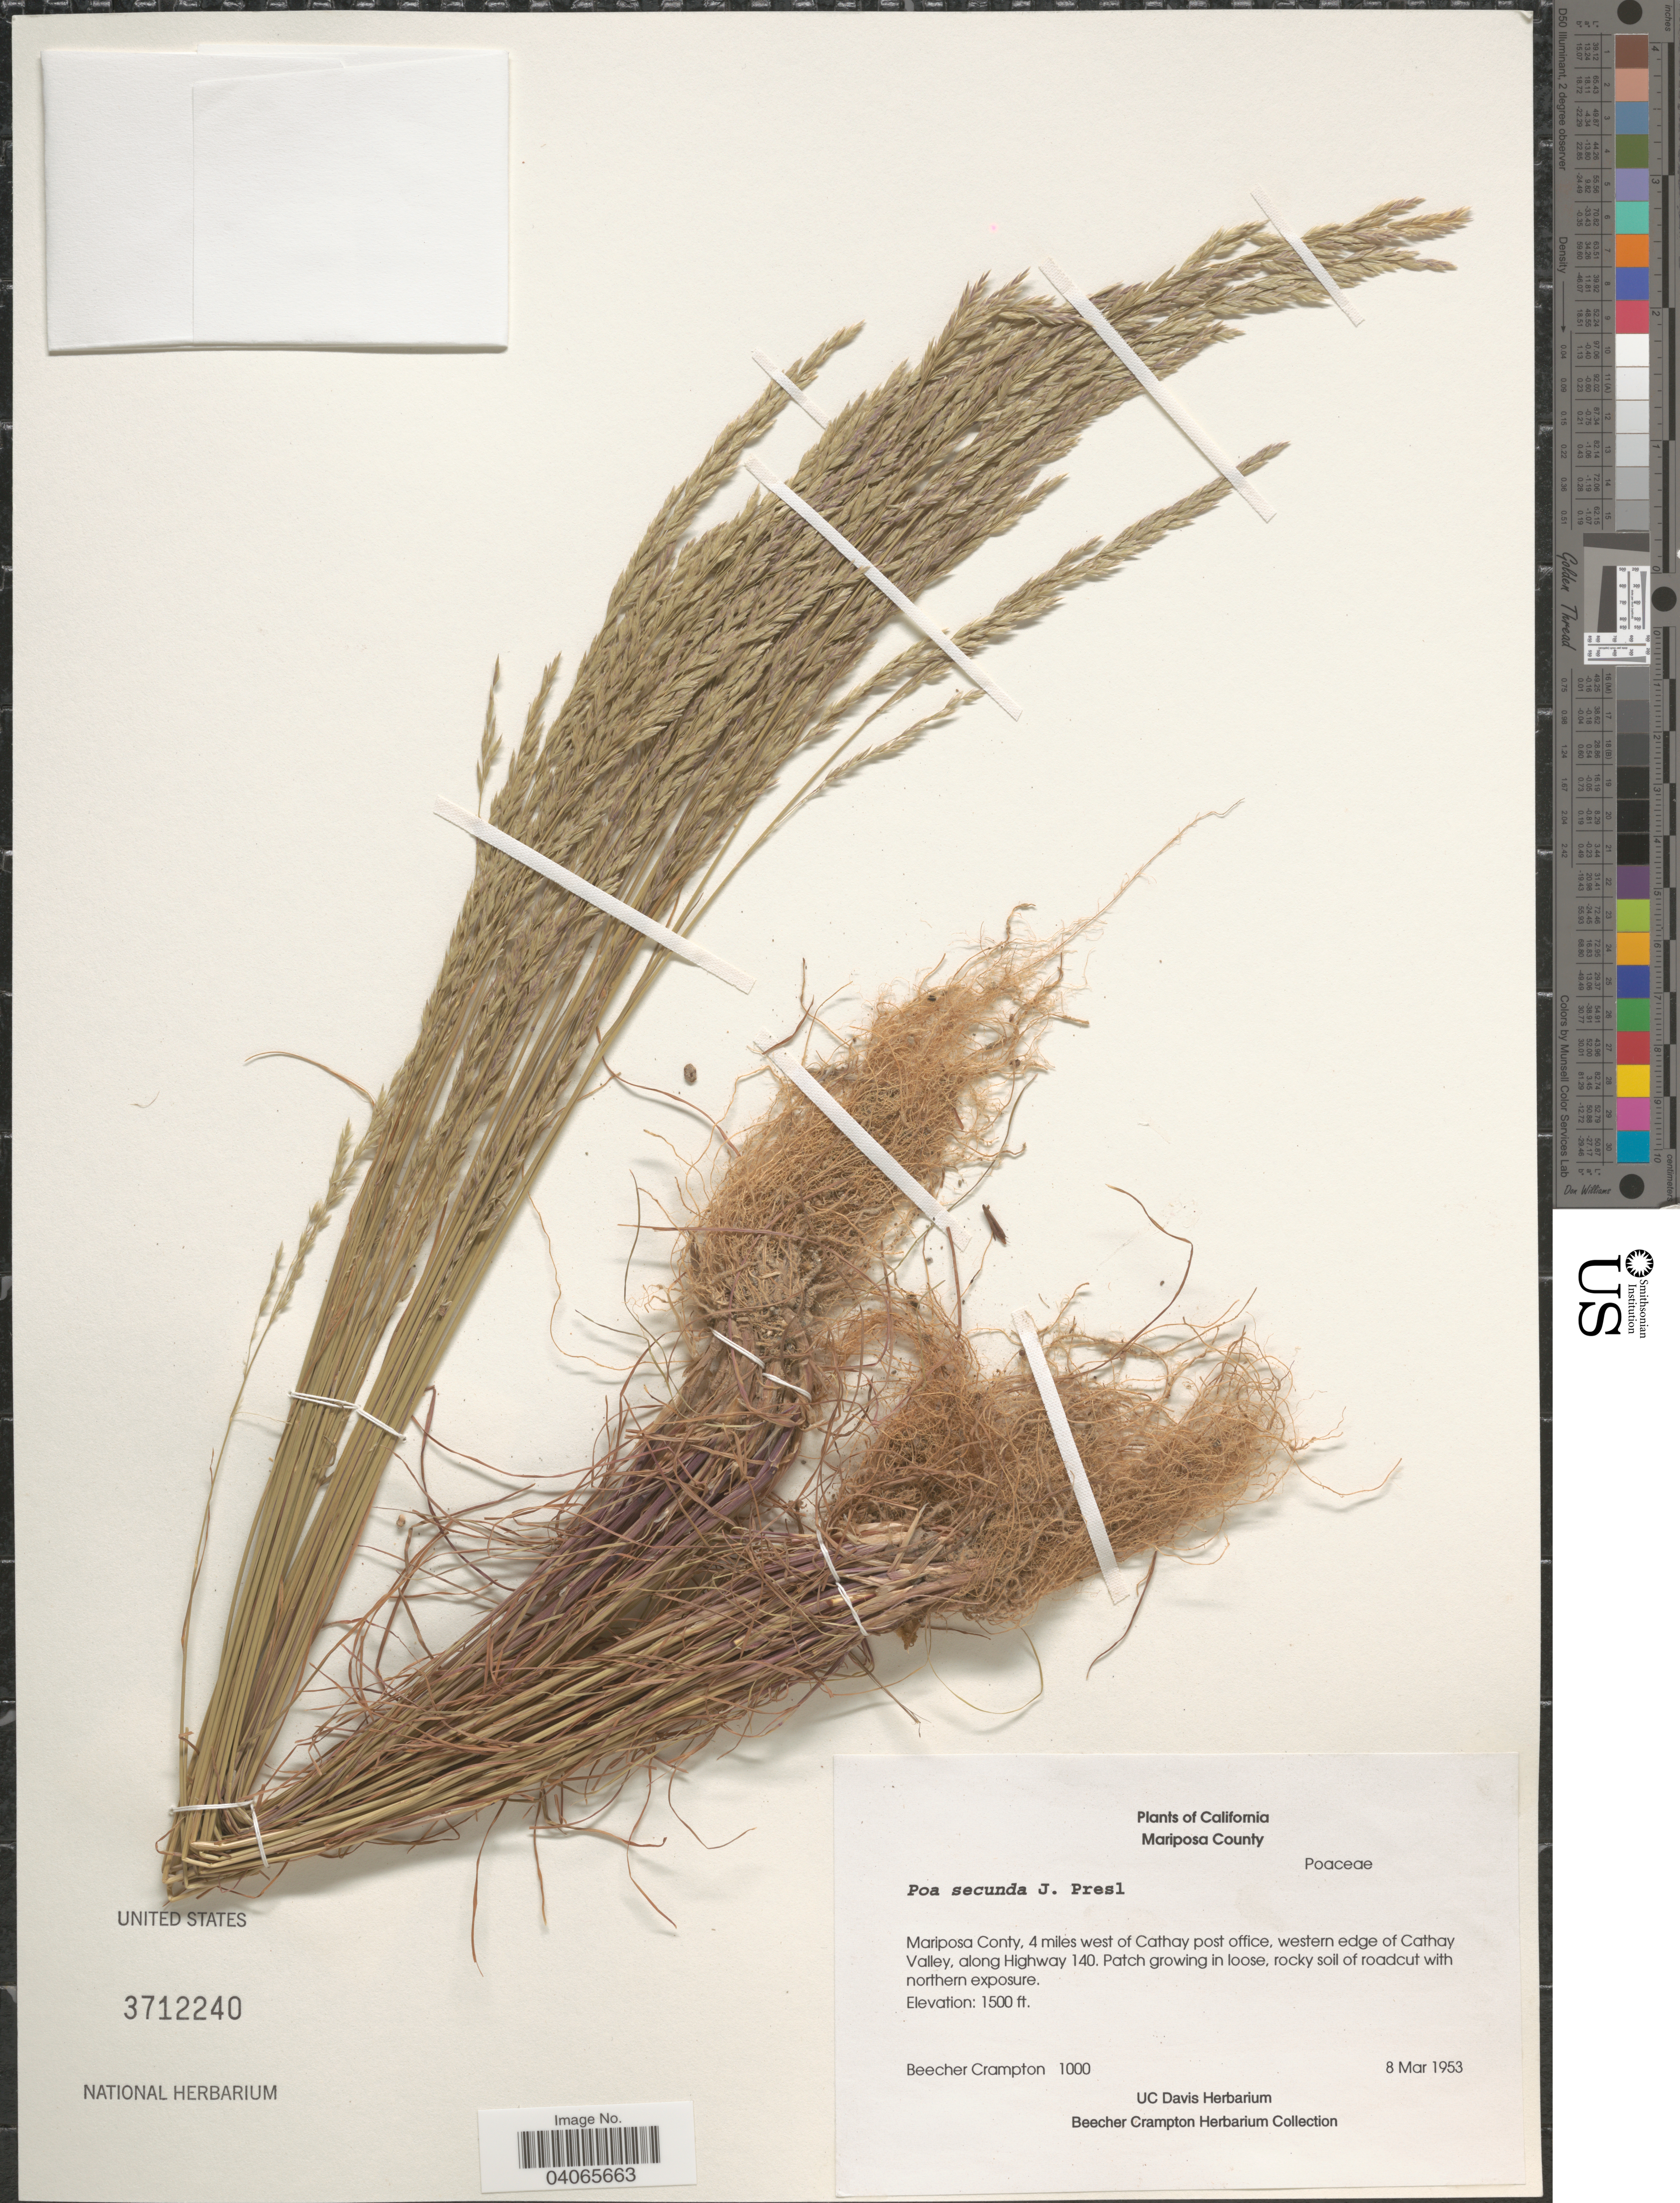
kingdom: Plantae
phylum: Tracheophyta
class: Liliopsida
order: Poales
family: Poaceae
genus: Poa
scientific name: Poa secunda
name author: J. Presl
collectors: B. Crampton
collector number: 1000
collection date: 1953-03-08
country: United States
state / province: California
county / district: Mariposa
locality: Mariposa County. Mariposa County, 4 miles west of Cathay post office, western edge of Cathay Valley, along Highway 140.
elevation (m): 457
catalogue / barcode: US 3712240